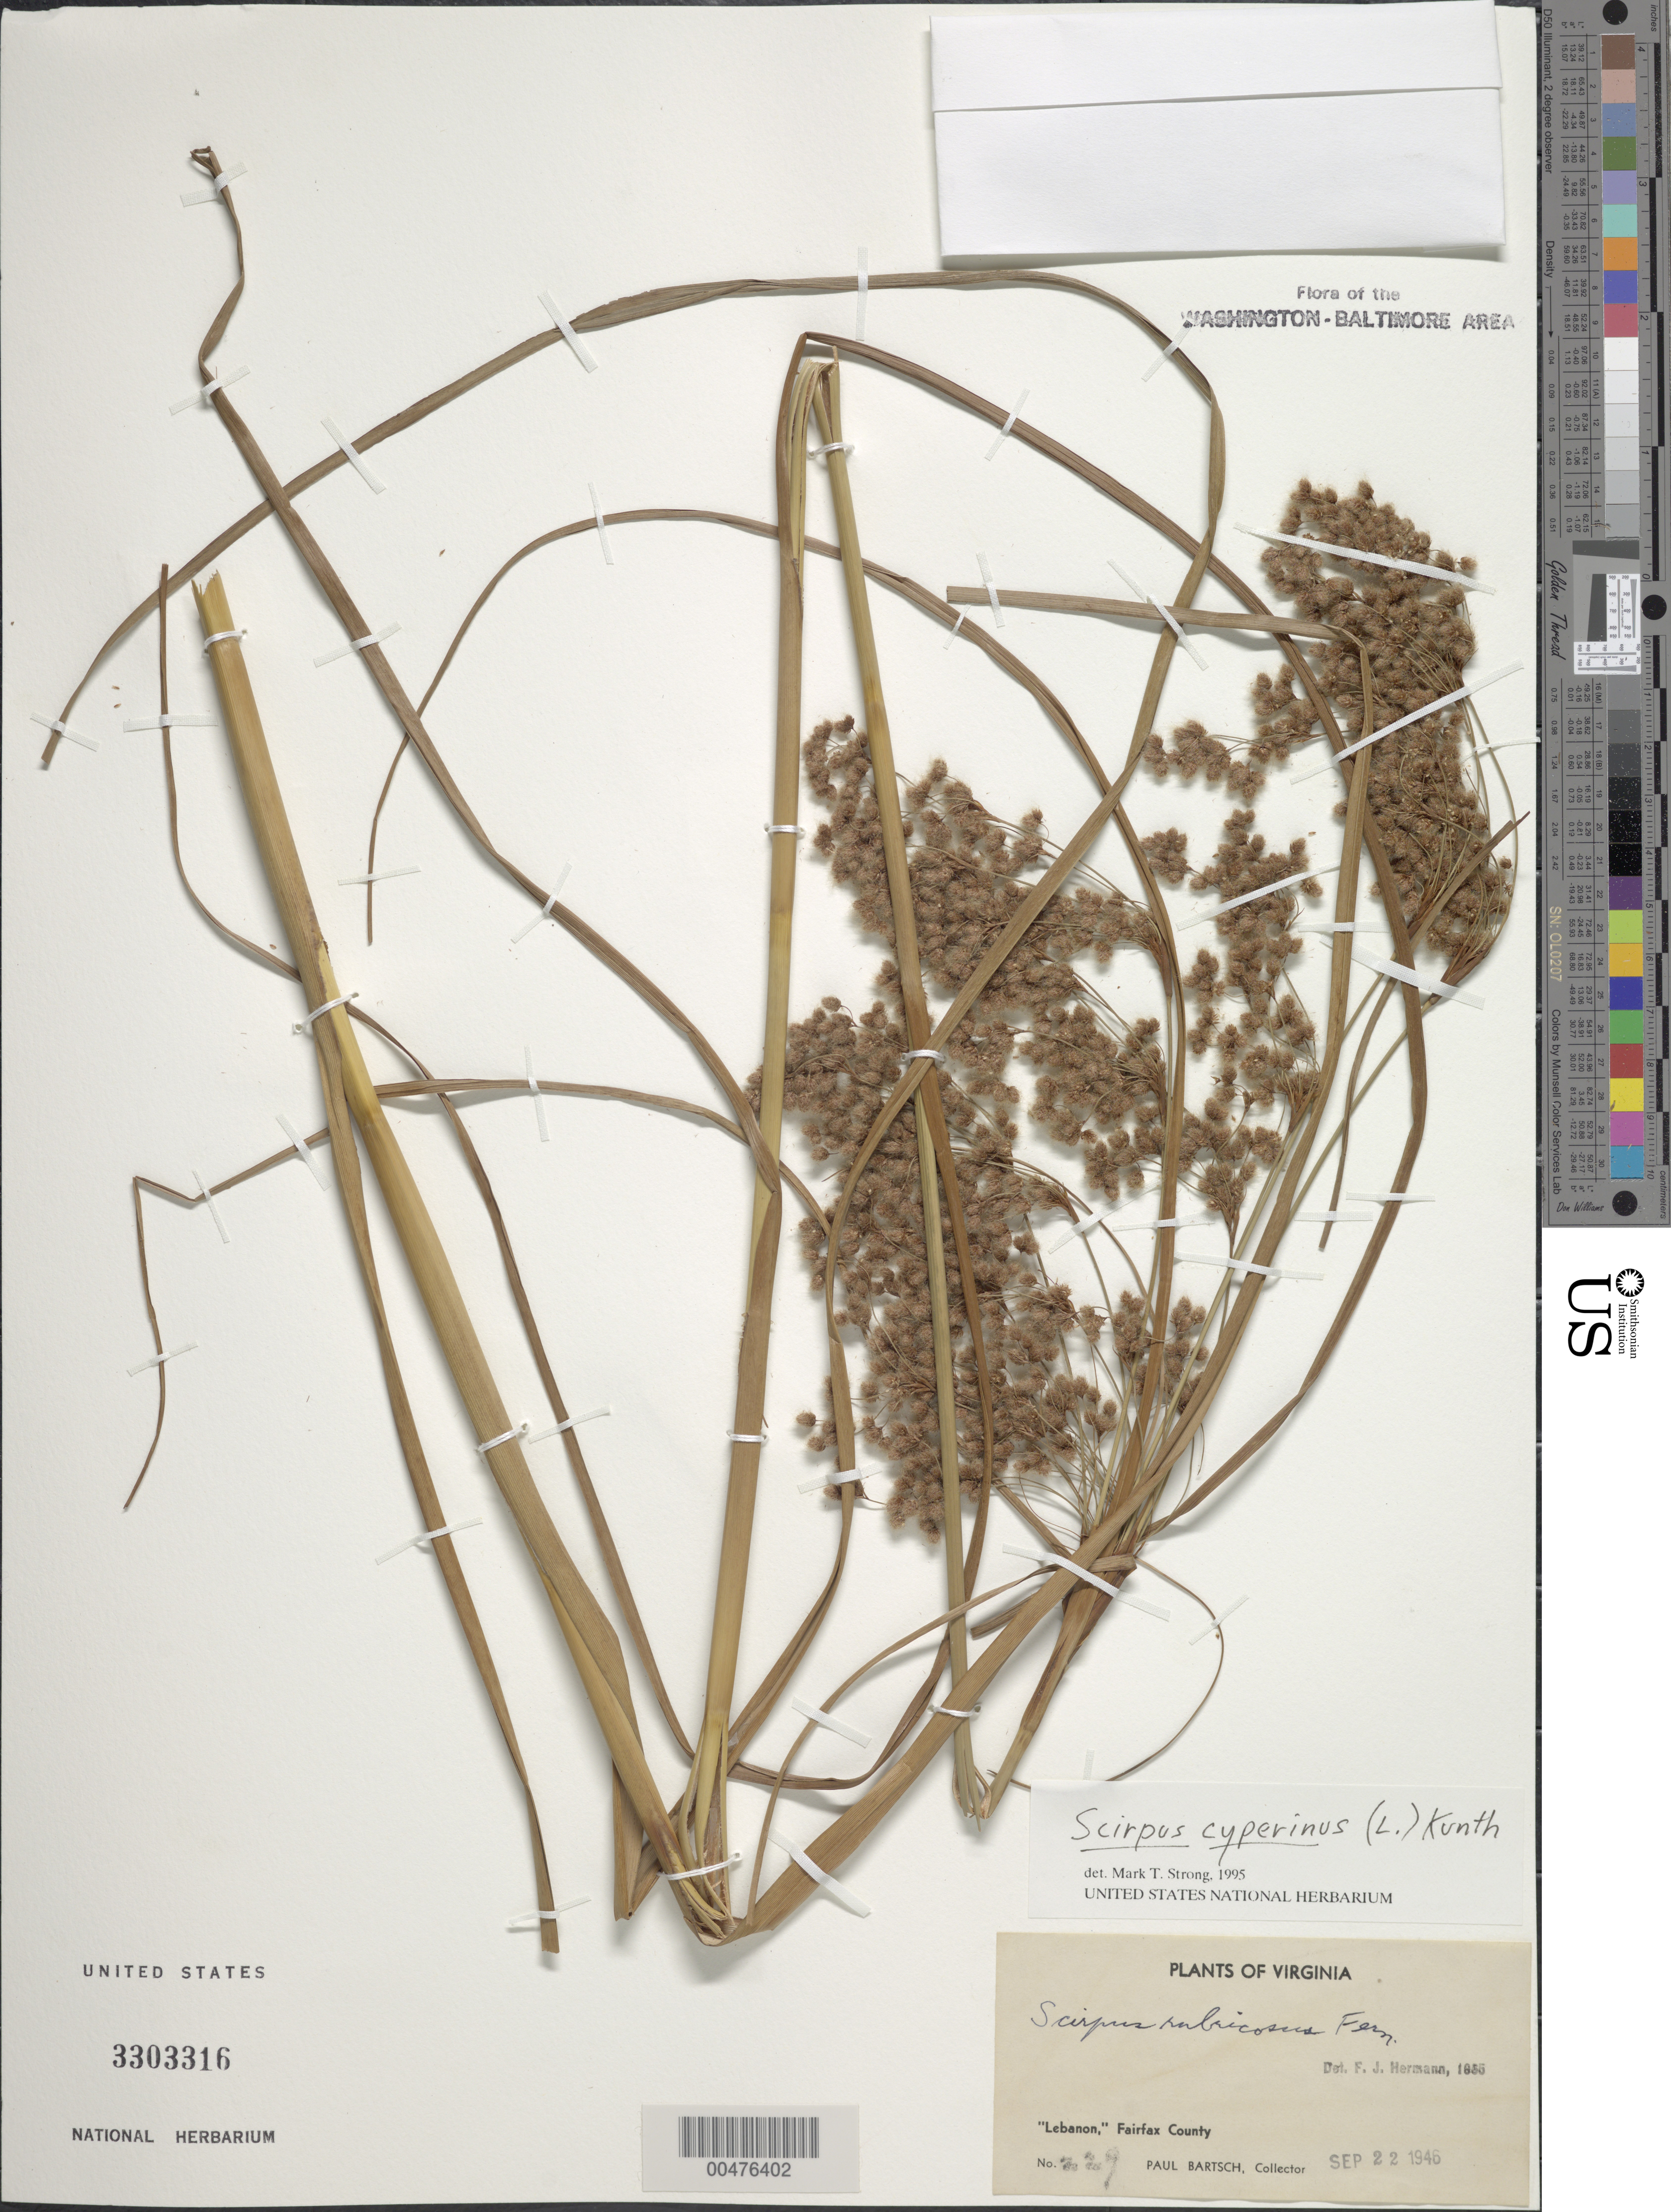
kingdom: Plantae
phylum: Tracheophyta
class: Liliopsida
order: Poales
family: Cyperaceae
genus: Scirpus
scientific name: Scirpus cyperinus (L.) Kunth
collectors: P. Bartsch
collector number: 229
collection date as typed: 22 Sep 1946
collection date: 1946-09-22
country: United States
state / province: Virginia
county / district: Fairfax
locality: Lebanon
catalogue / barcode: US 3303316